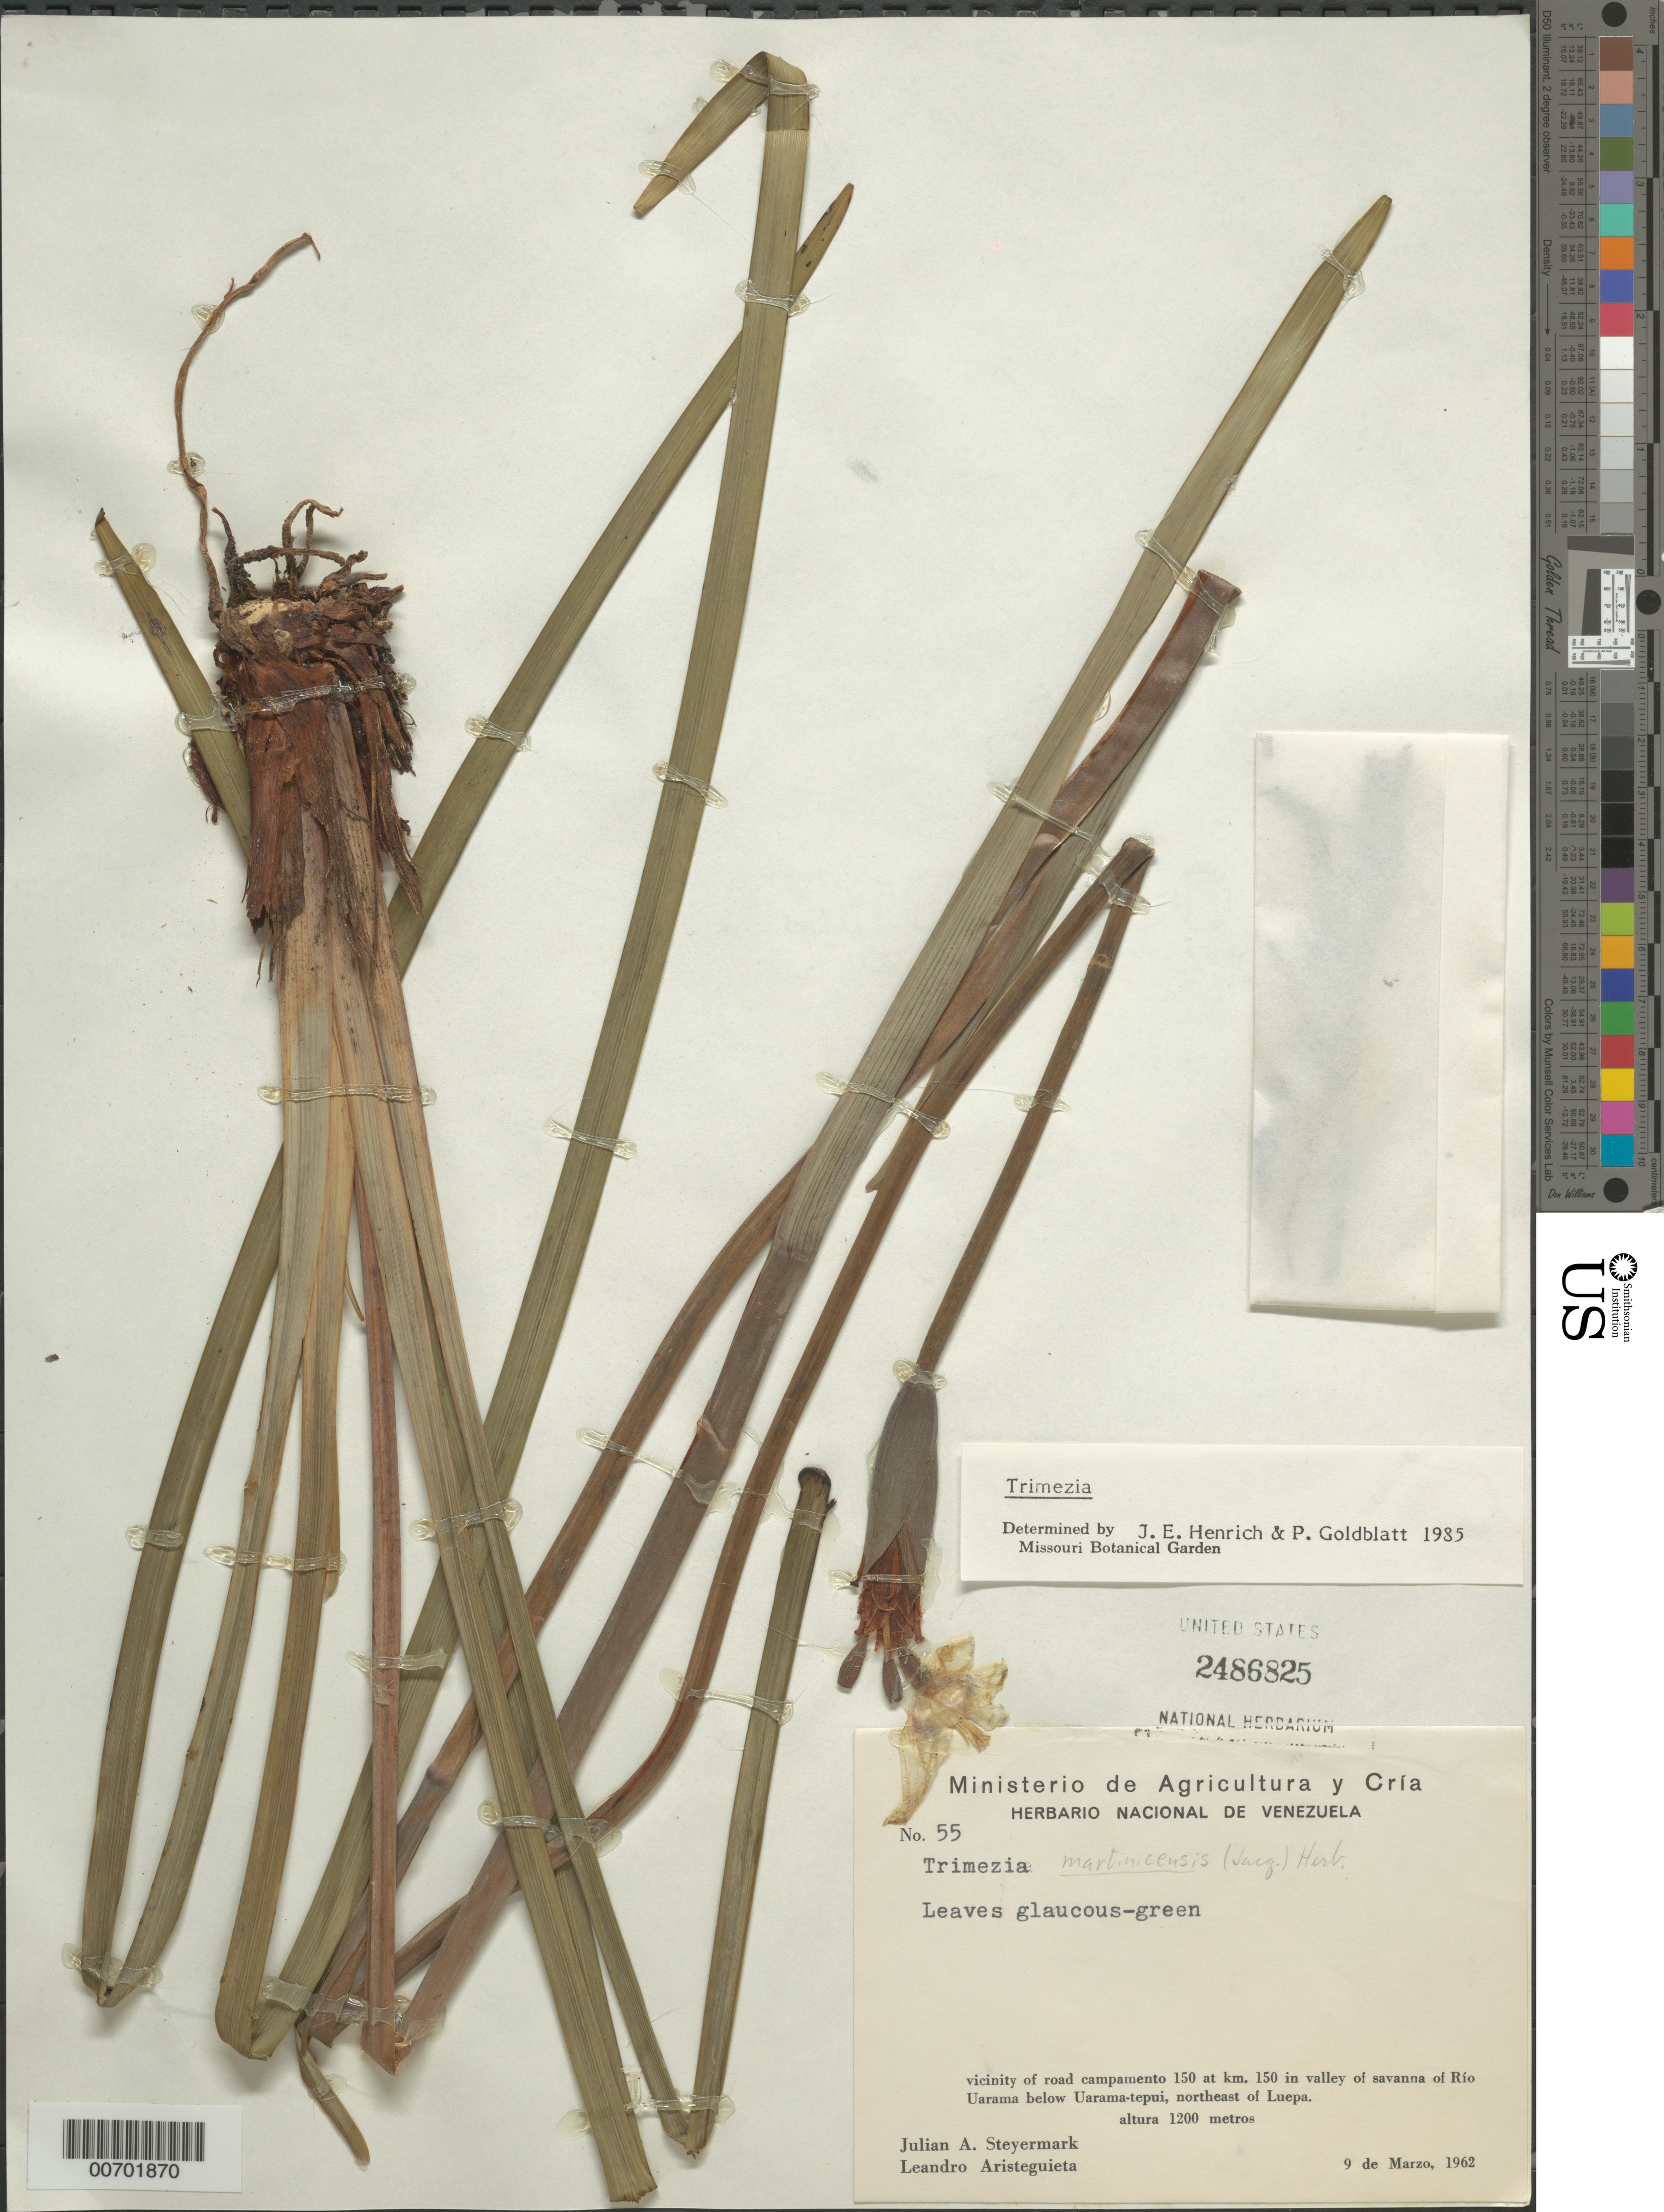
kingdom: Plantae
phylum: Tracheophyta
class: Liliopsida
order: Asparagales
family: Iridaceae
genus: Trimezia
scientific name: Trimezia sp.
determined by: Henrich, J. E.; Goldblatt, P.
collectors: J. Steyermark & L. Aristeguieta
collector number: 62 55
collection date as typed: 9-Mar-62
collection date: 1962-03-09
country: Venezuela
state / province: Bolívar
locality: Río Uarama below Uarama-tepuí, vic of Campamento 150 at km 150 in valley of savanna, NE of Luepa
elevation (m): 1200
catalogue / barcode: US 2486825